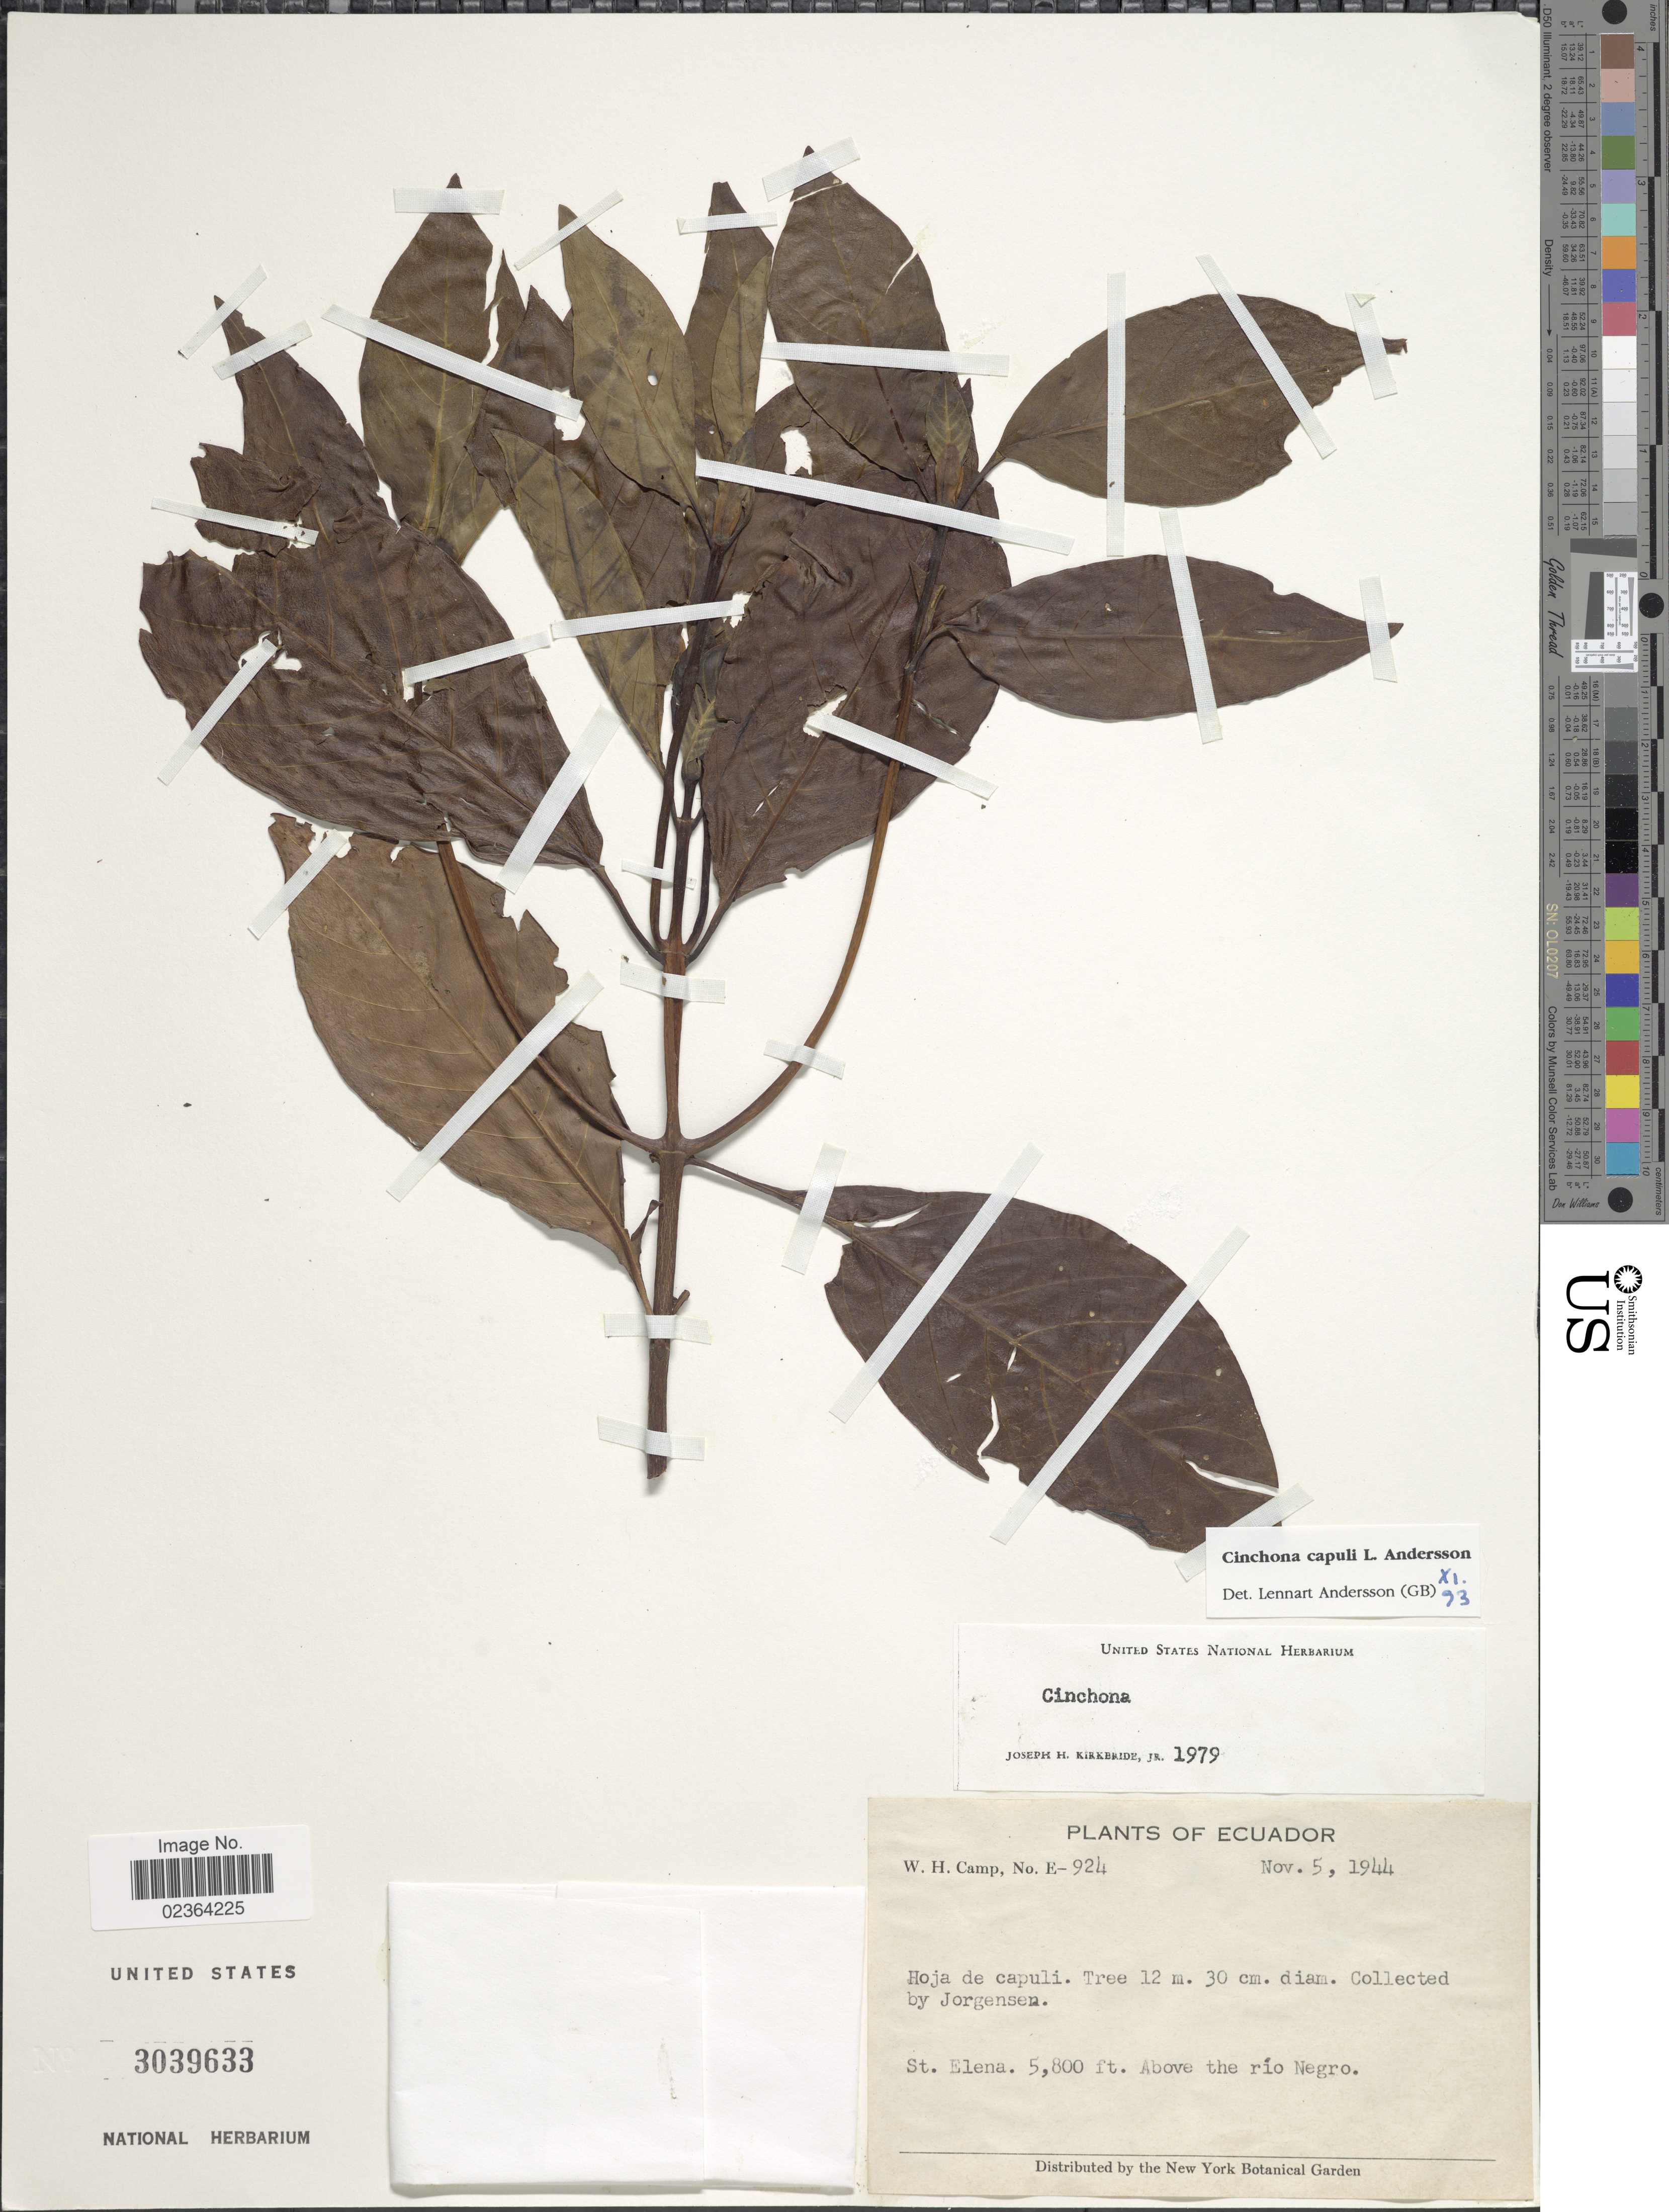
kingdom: Plantae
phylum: Tracheophyta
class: Magnoliopsida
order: Gentianales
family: Rubiaceae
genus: Cinchona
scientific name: Cinchona capuli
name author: L. Andersson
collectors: Jorgensen, -- & W. H. Camp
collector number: E-924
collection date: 1944-11-05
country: Ecuador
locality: Hoja de capuli, St. Elena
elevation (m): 1768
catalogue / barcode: US 3039633